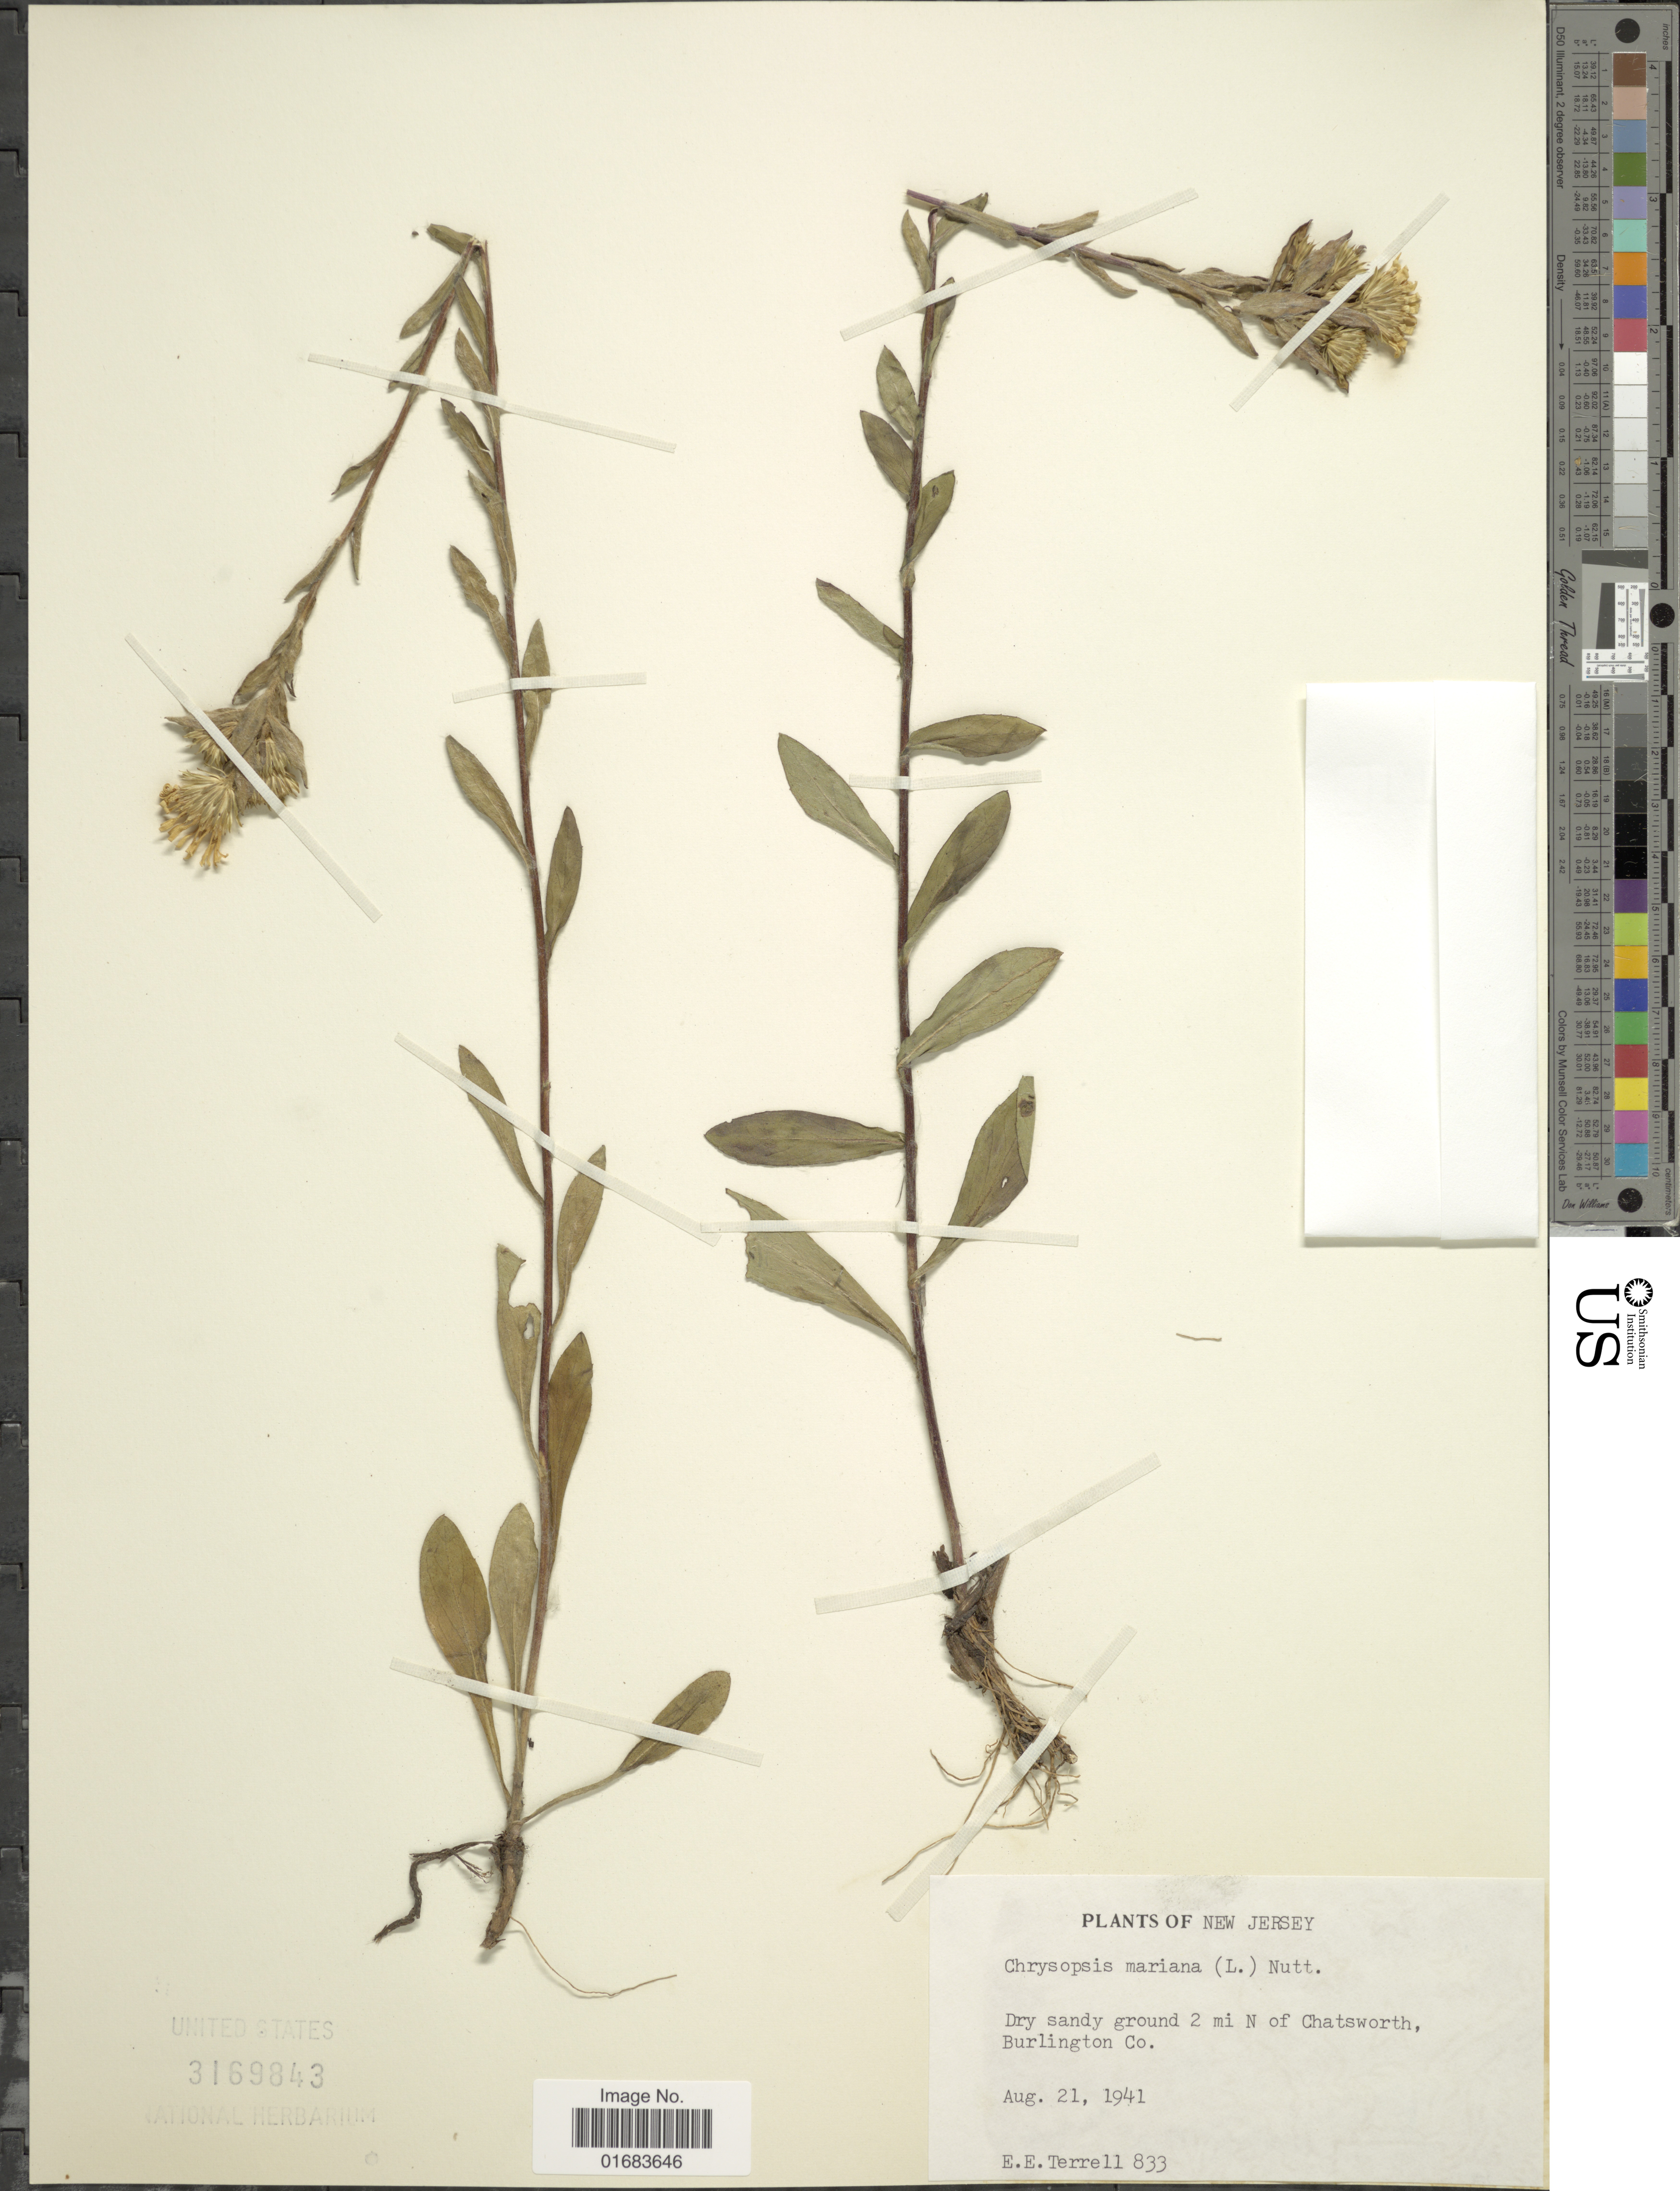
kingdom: Plantae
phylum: Tracheophyta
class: Magnoliopsida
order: Asterales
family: Asteraceae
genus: Chrysopsis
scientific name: Chrysopsis mariana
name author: (L.) Elliott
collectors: E. E. Terrell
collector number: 833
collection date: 1941-08-21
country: United States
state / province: New Jersey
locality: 2 mi N of Chatsworth, Burlington Co.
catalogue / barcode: US 3169843